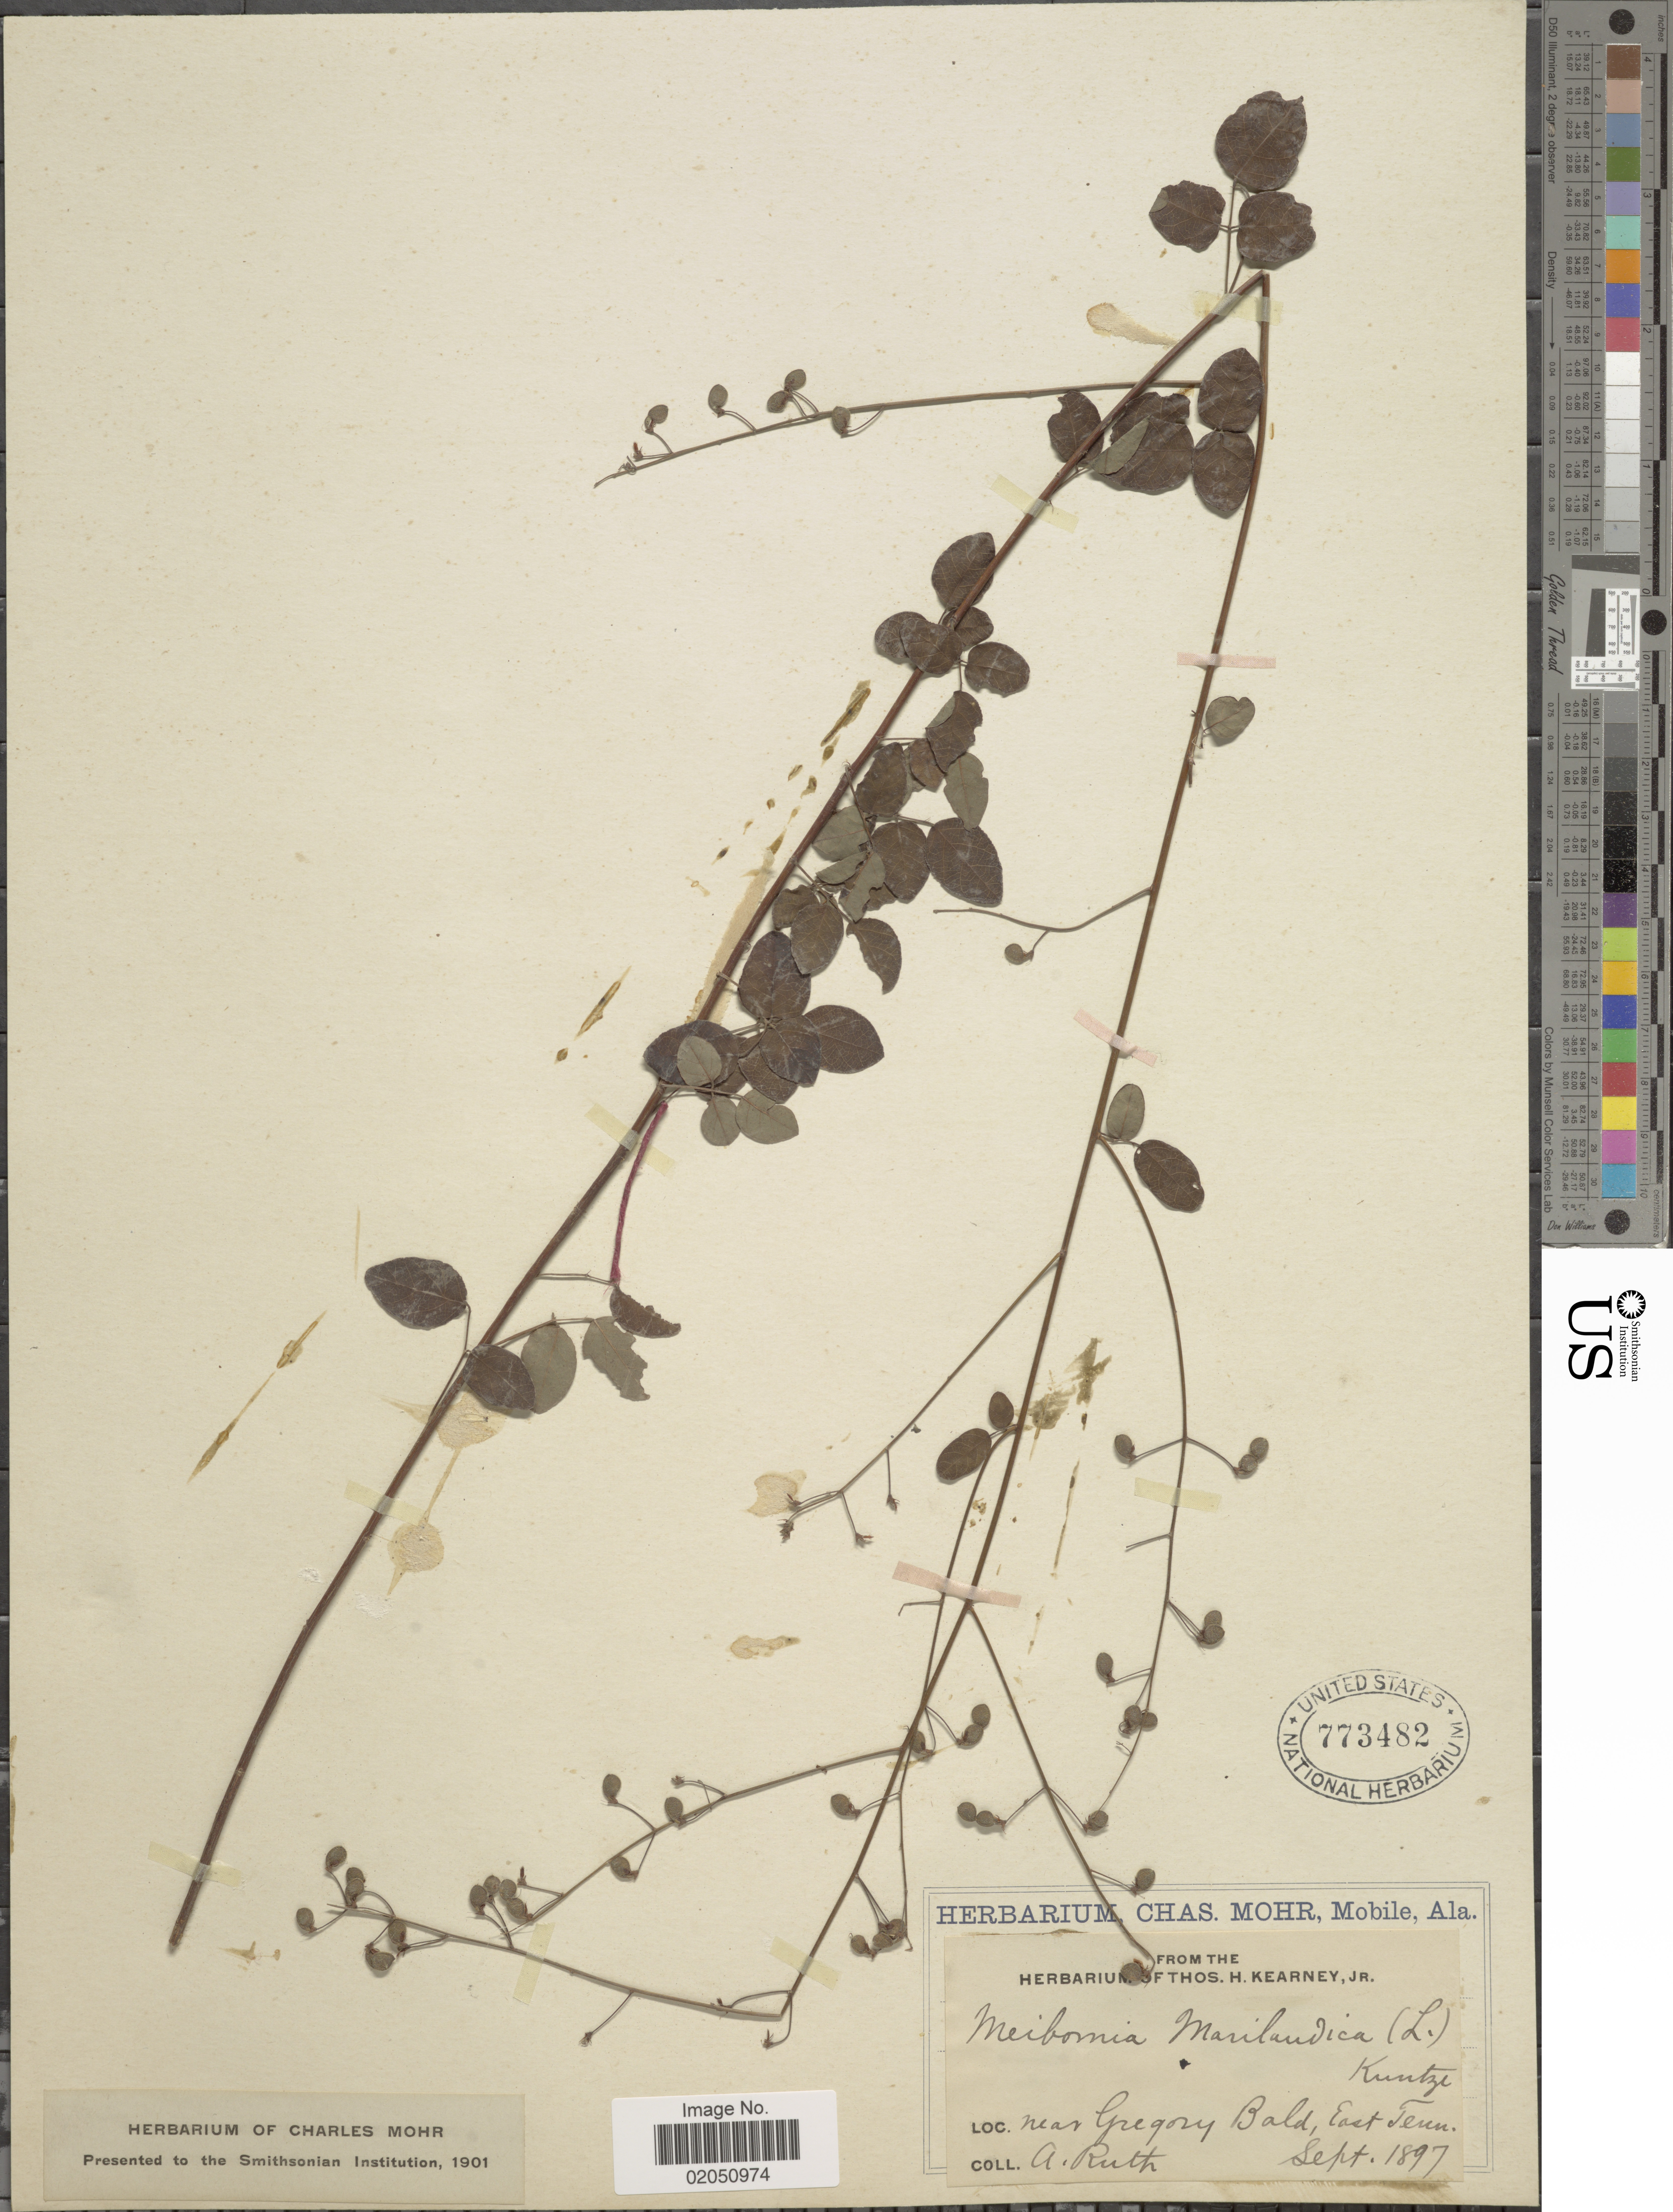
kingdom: Plantae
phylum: Tracheophyta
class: Magnoliopsida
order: Fabales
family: Fabaceae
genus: Desmodium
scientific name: Desmodium marilandicum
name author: Darl.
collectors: A. Ruth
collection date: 1897-09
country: United States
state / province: Tennessee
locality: Near Gregory Bal, East Tenn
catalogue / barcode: US 773482